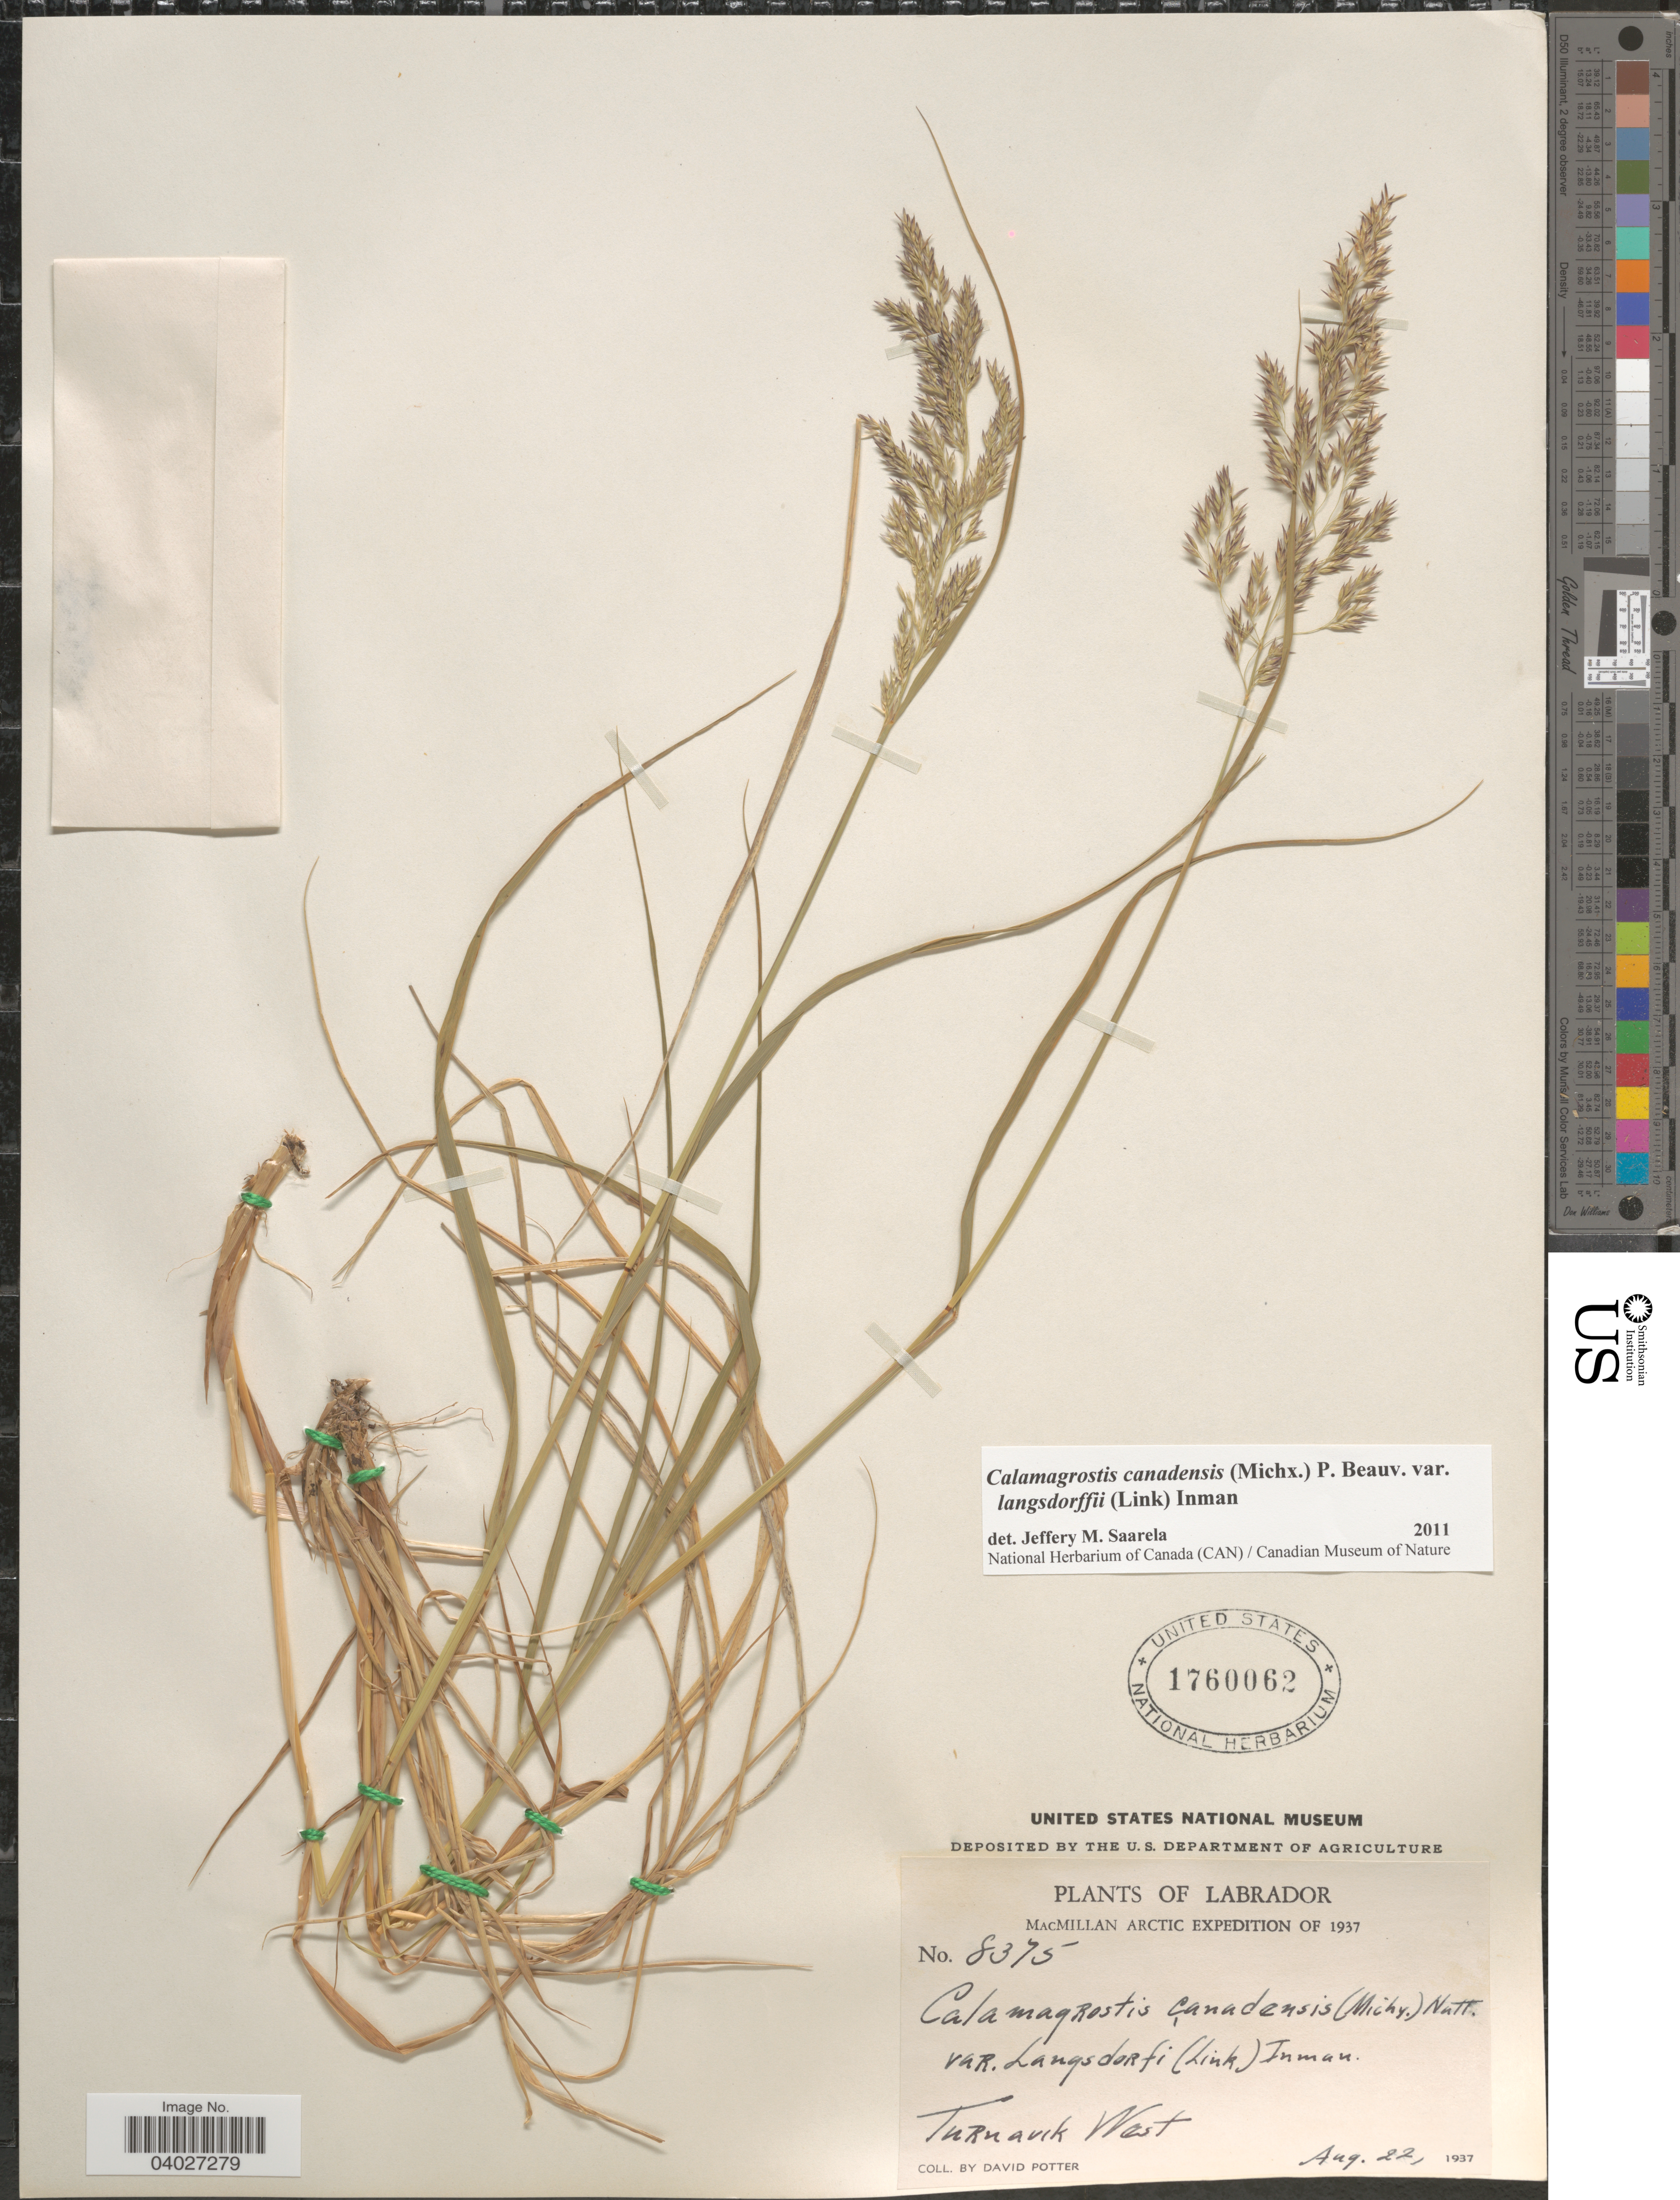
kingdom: Plantae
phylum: Tracheophyta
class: Liliopsida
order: Poales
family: Poaceae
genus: Calamagrostis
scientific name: Calamagrostis canadensis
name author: (Michx.) P. Beauv.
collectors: D. Potter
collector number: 8375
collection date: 1937-08-22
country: Canada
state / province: Newfoundland and Labrador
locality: Labrador. Turnavik West.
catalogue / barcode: US 1760062